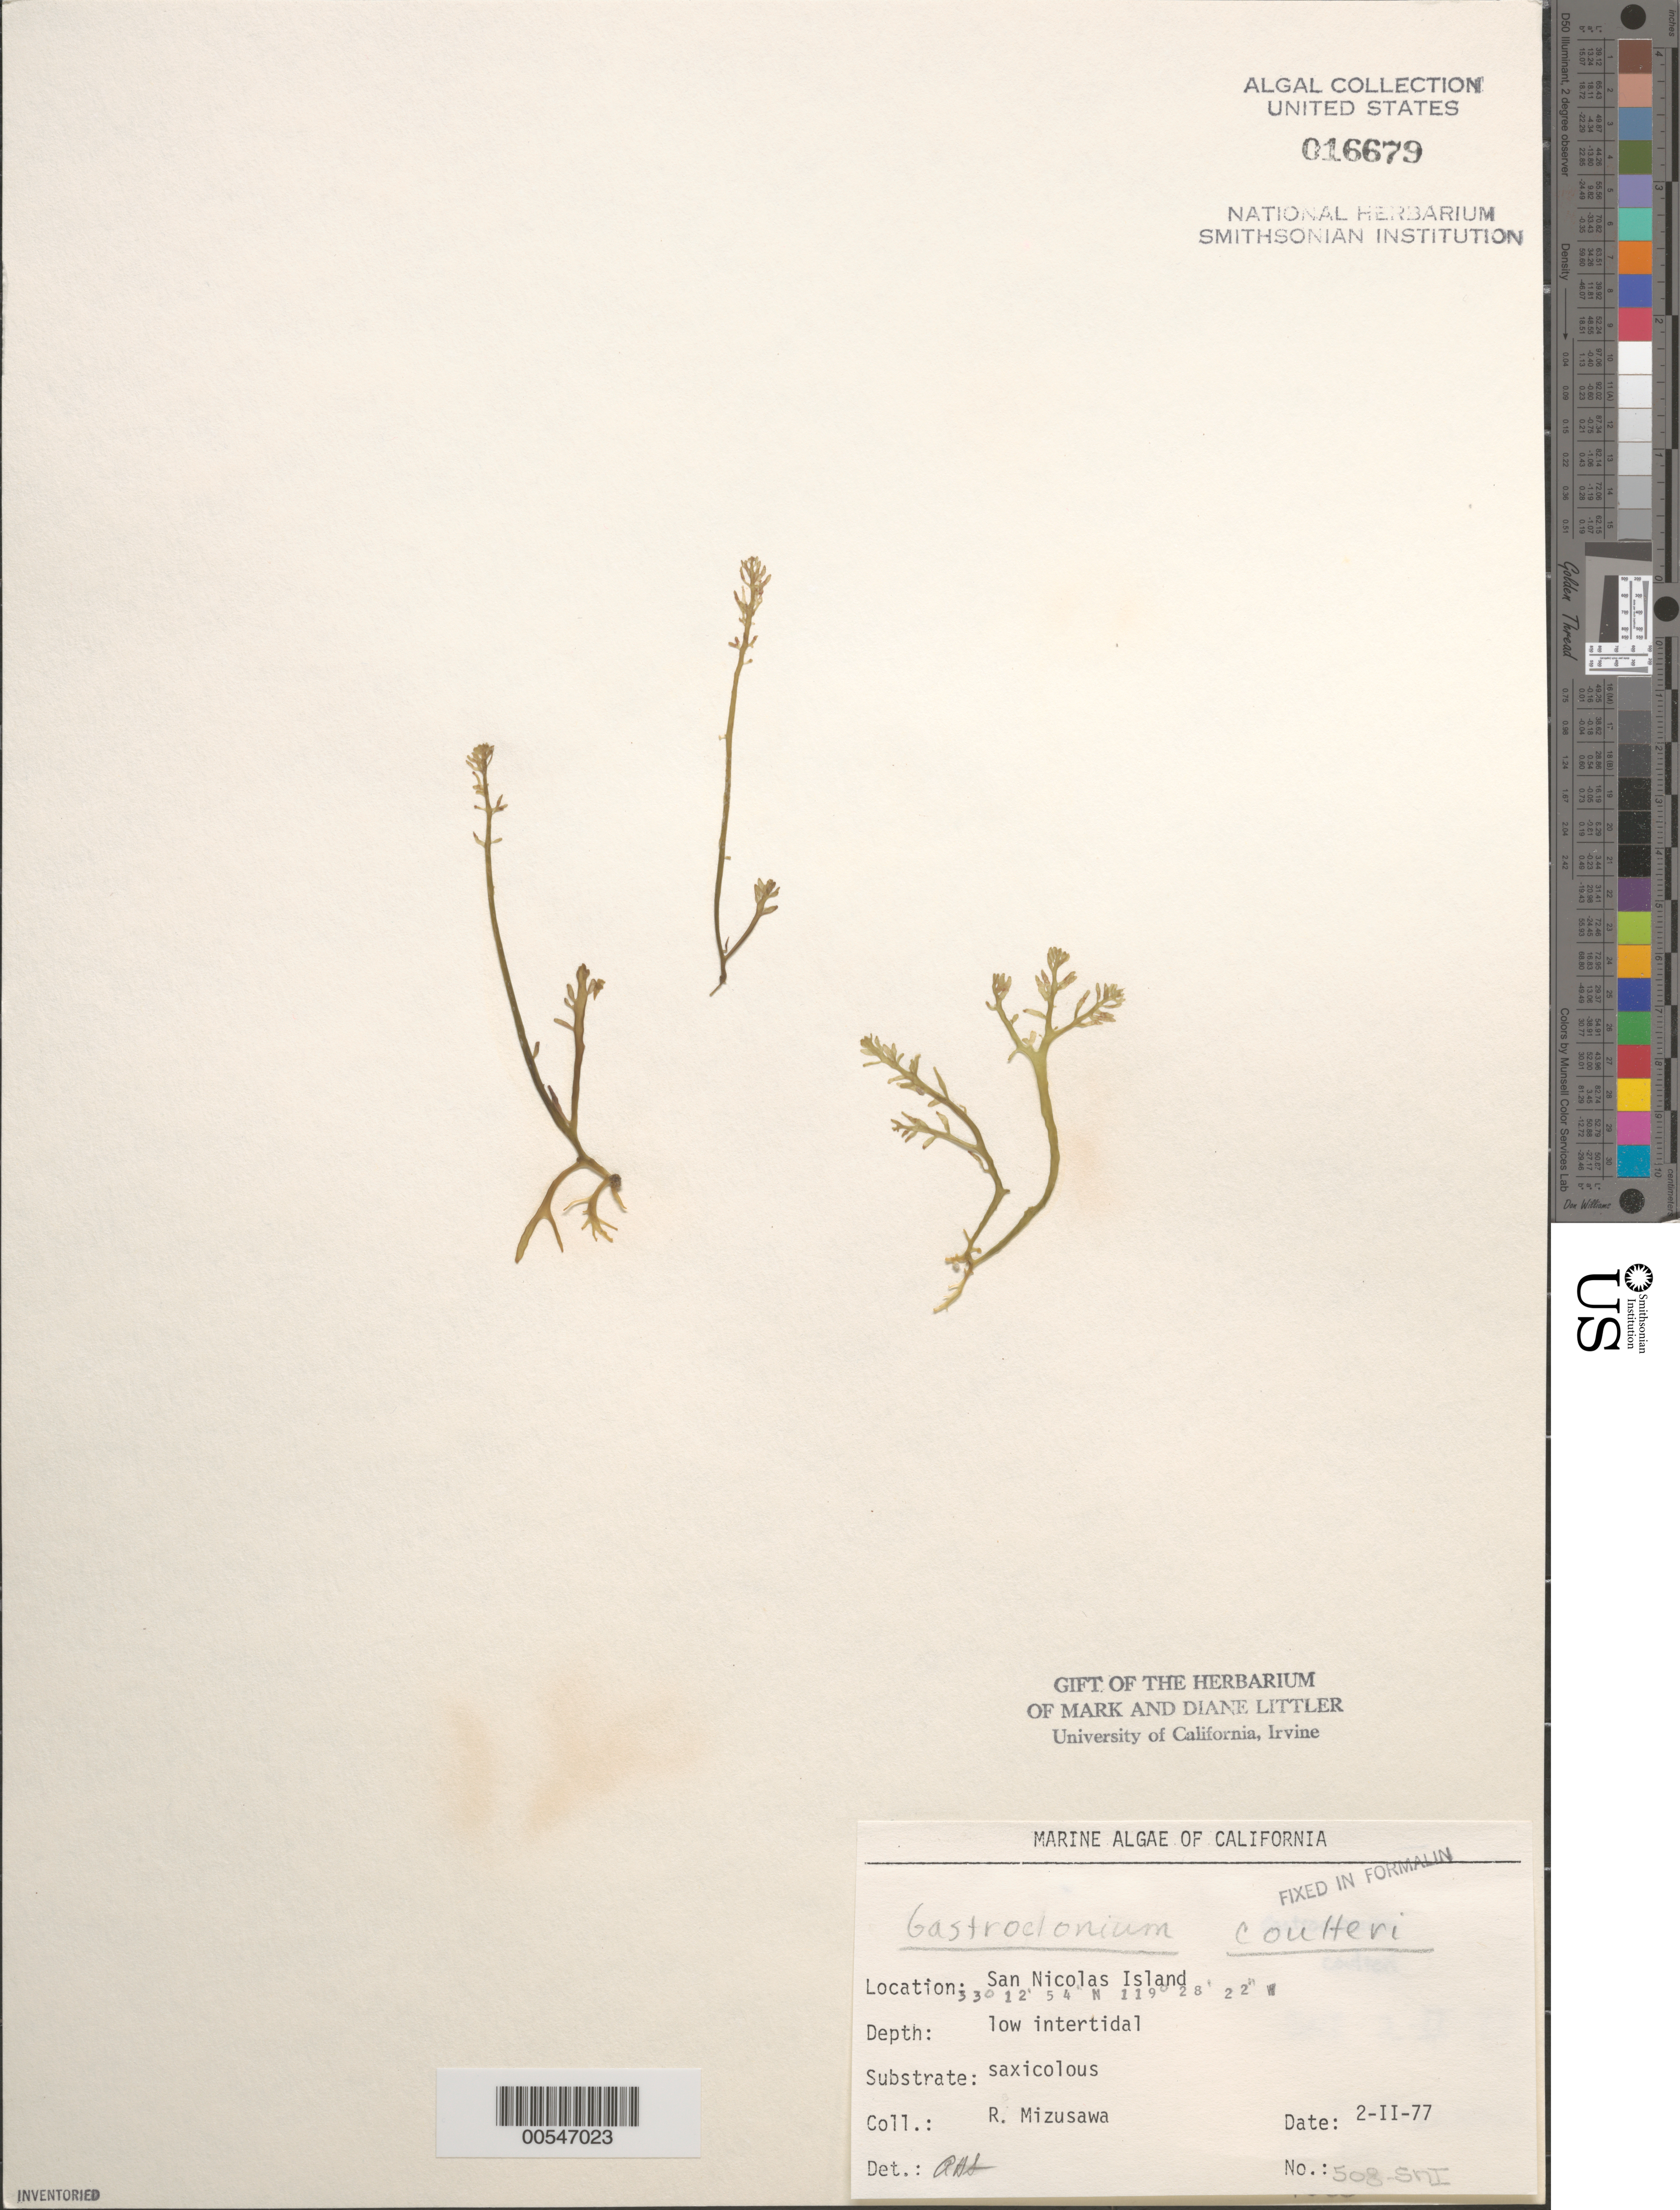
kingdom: Plantae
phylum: Rhodophyta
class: Florideophyceae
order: Rhodymeniales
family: Champiaceae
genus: Neogastroclonium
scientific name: Neogastroclonium subarticulatum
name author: (Turner) L. Le Gall et al.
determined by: Algae name updating Project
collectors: R. Mizusawa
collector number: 508-SNI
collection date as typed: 02 Feb 1977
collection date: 1977-02-02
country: United States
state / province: California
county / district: Ventura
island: San Nicolas Island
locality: Dutch Harbor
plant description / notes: BLM-SOCALBIGHT Rocky Intertidal Survey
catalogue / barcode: US 16679